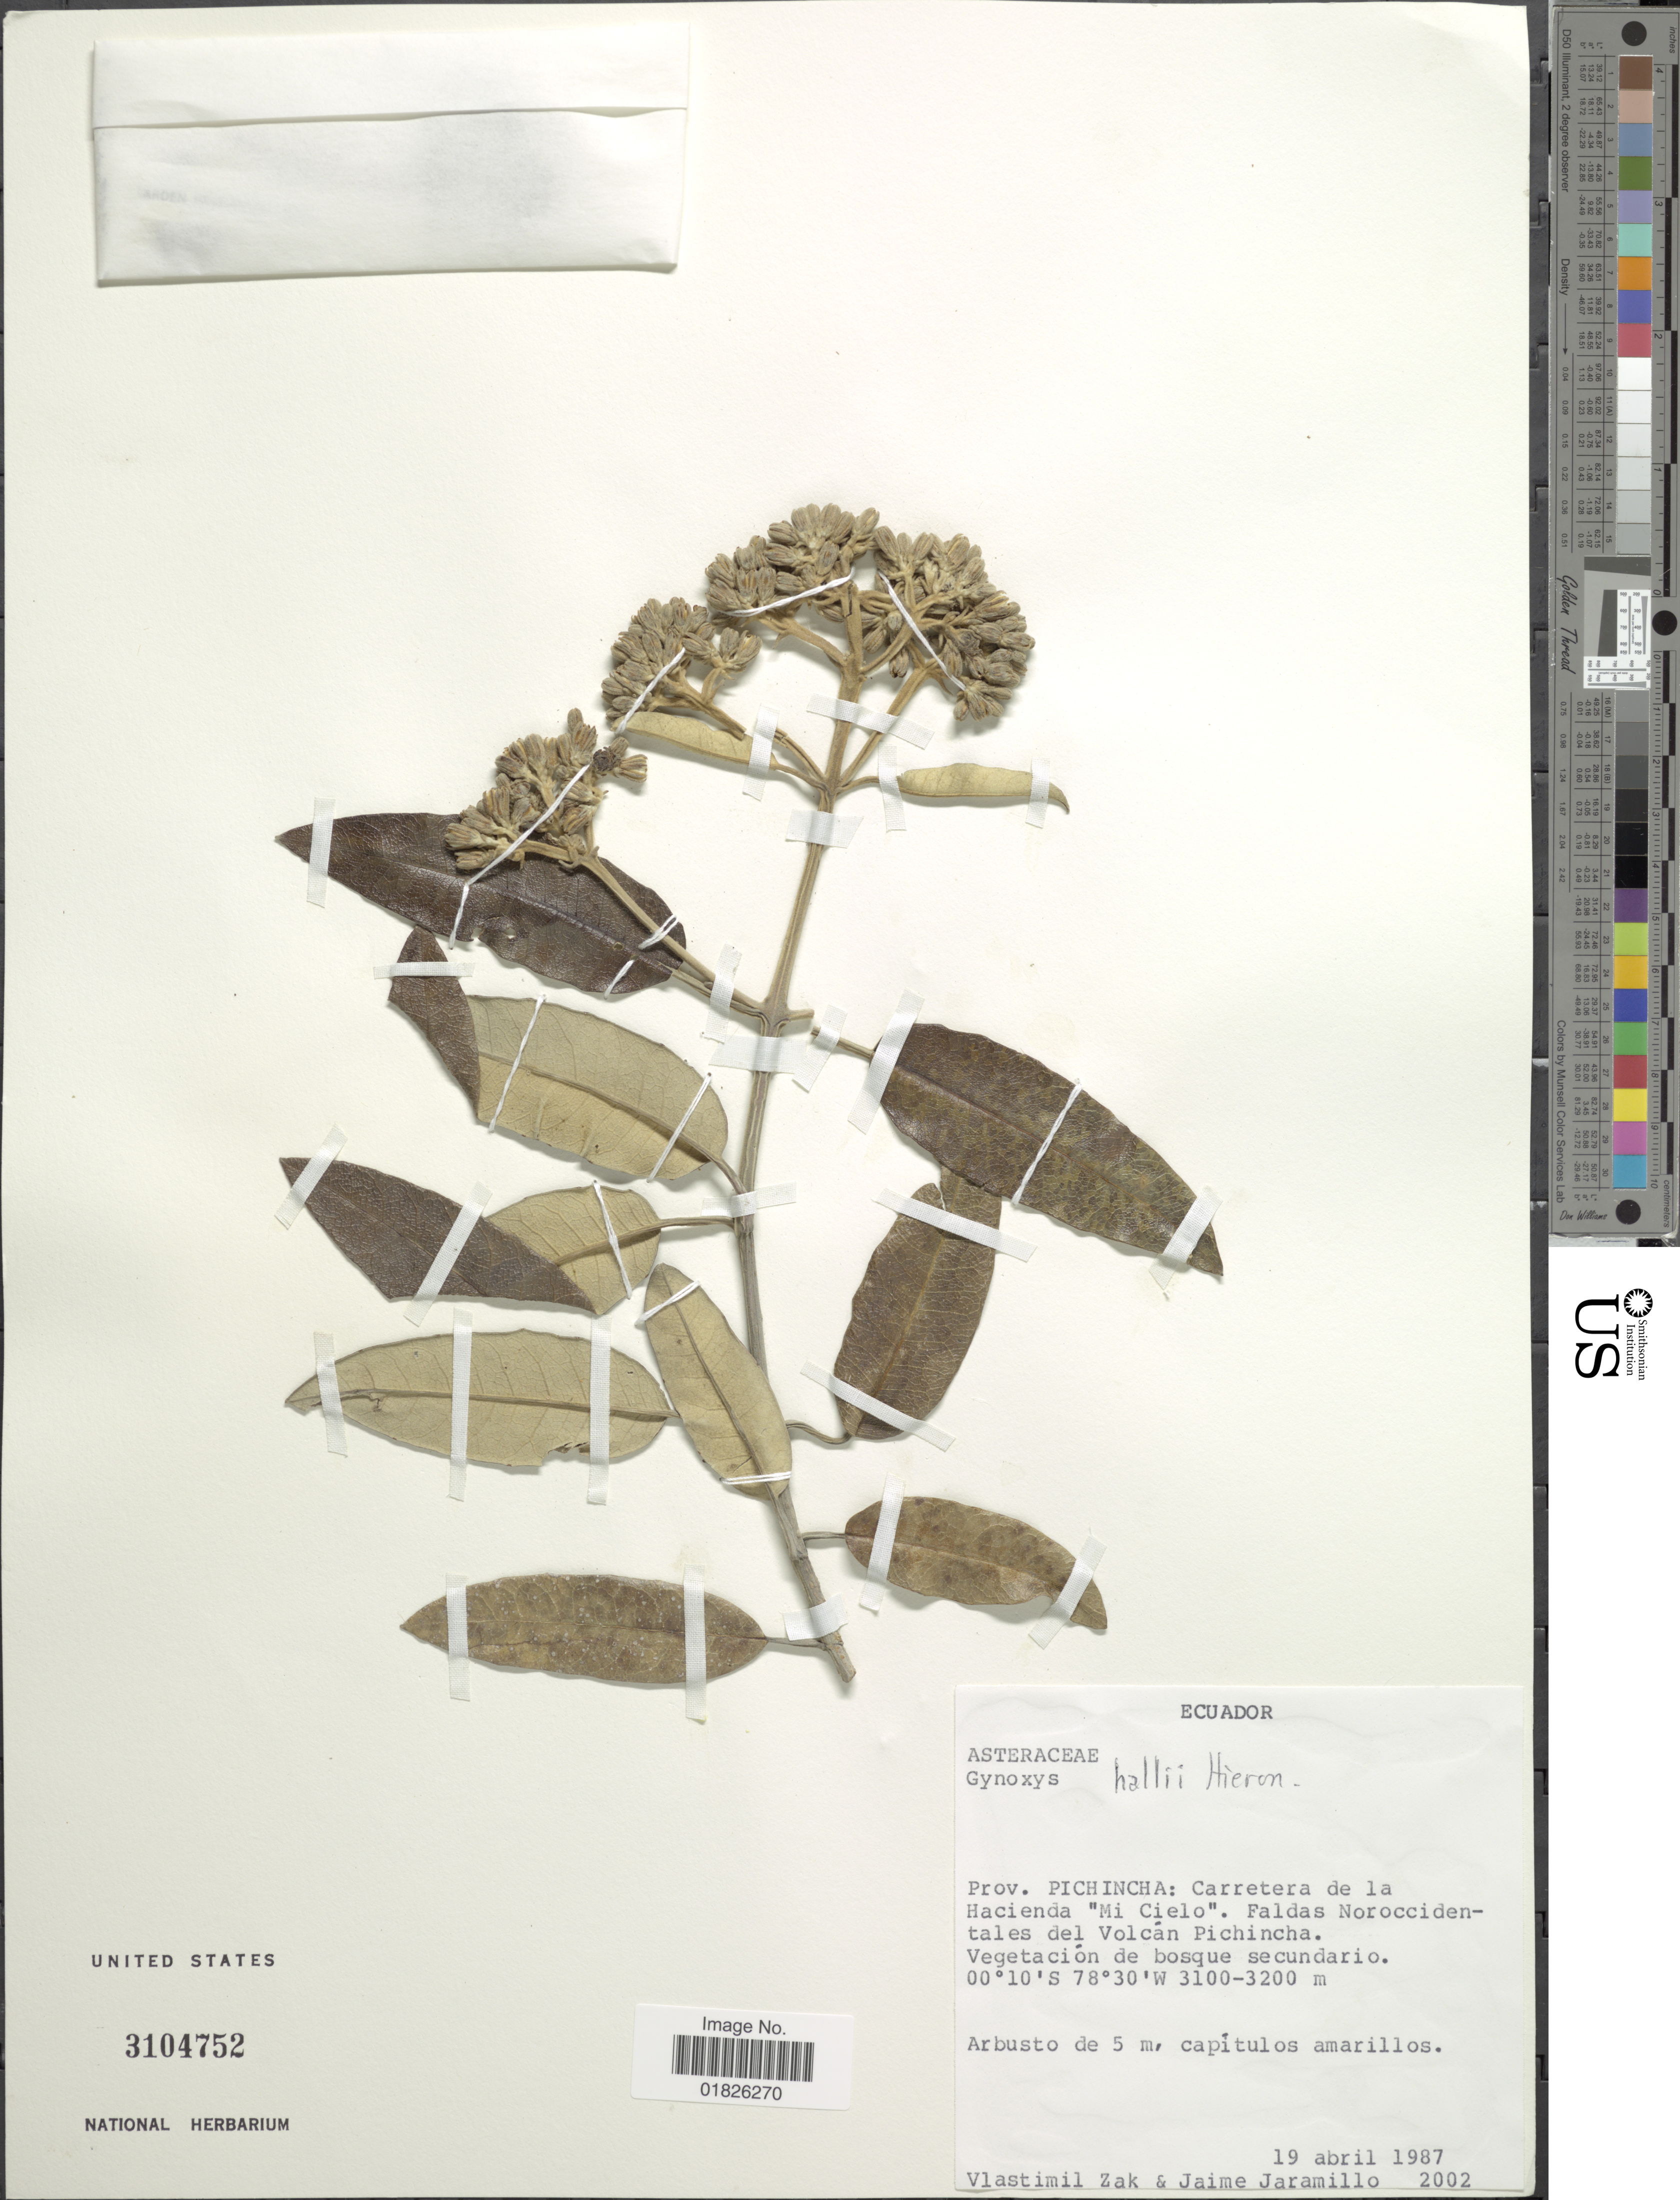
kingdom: Plantae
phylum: Tracheophyta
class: Magnoliopsida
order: Asterales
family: Asteraceae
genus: Gynoxys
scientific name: Gynoxys hallii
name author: Cass.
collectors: V. Zak & J. Jaramillo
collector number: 2002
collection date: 1987-04-19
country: Ecuador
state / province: Pichincha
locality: Carretera de la Hacienda "Mi Cielo", Faldas Noroccidentales del Volcan Pichincha.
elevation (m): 3100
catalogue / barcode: US 3104752